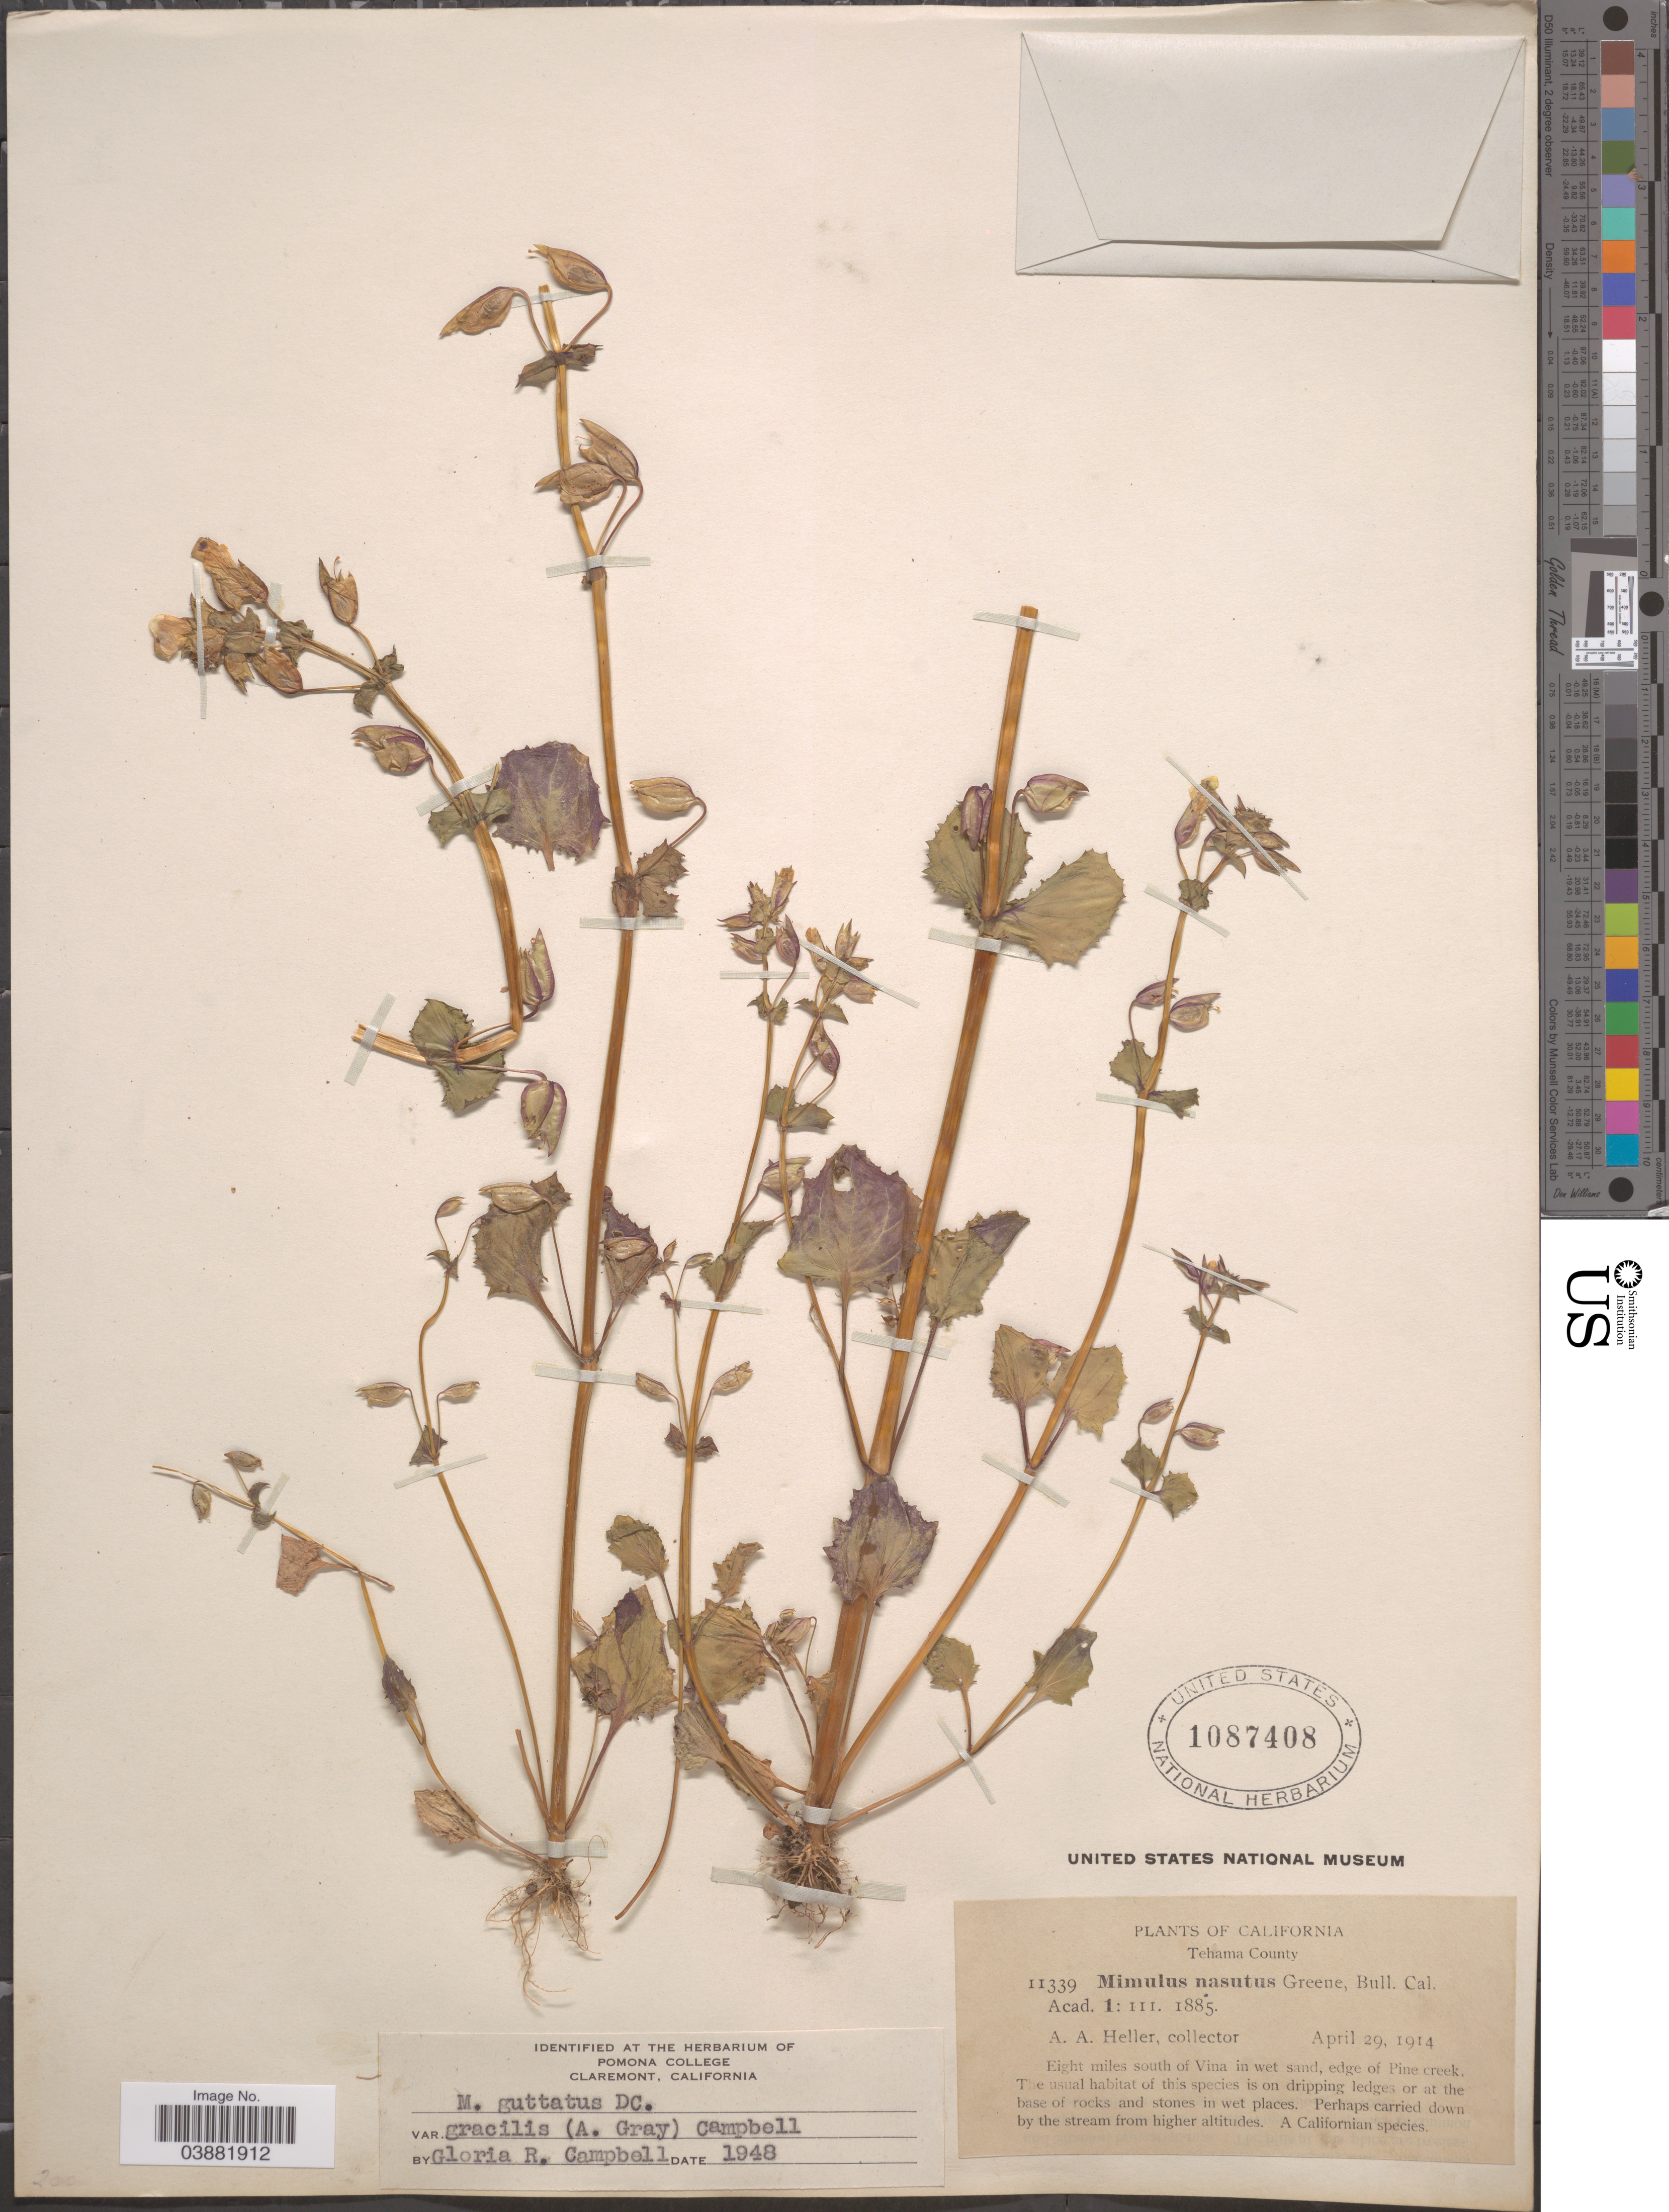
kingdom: Plantae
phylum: Tracheophyta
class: Magnoliopsida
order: Lamiales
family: Phrymaceae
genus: Mimulus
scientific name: Mimulus guttatus var. gracilis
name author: (A. Gray) G.R. Campb.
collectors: A. A. Heller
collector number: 11339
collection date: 1914-04-27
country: United States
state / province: California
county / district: Tehama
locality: Tehama County. Eight miles south of Vina in wet sand, edge of Pine creek.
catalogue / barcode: US 1087408